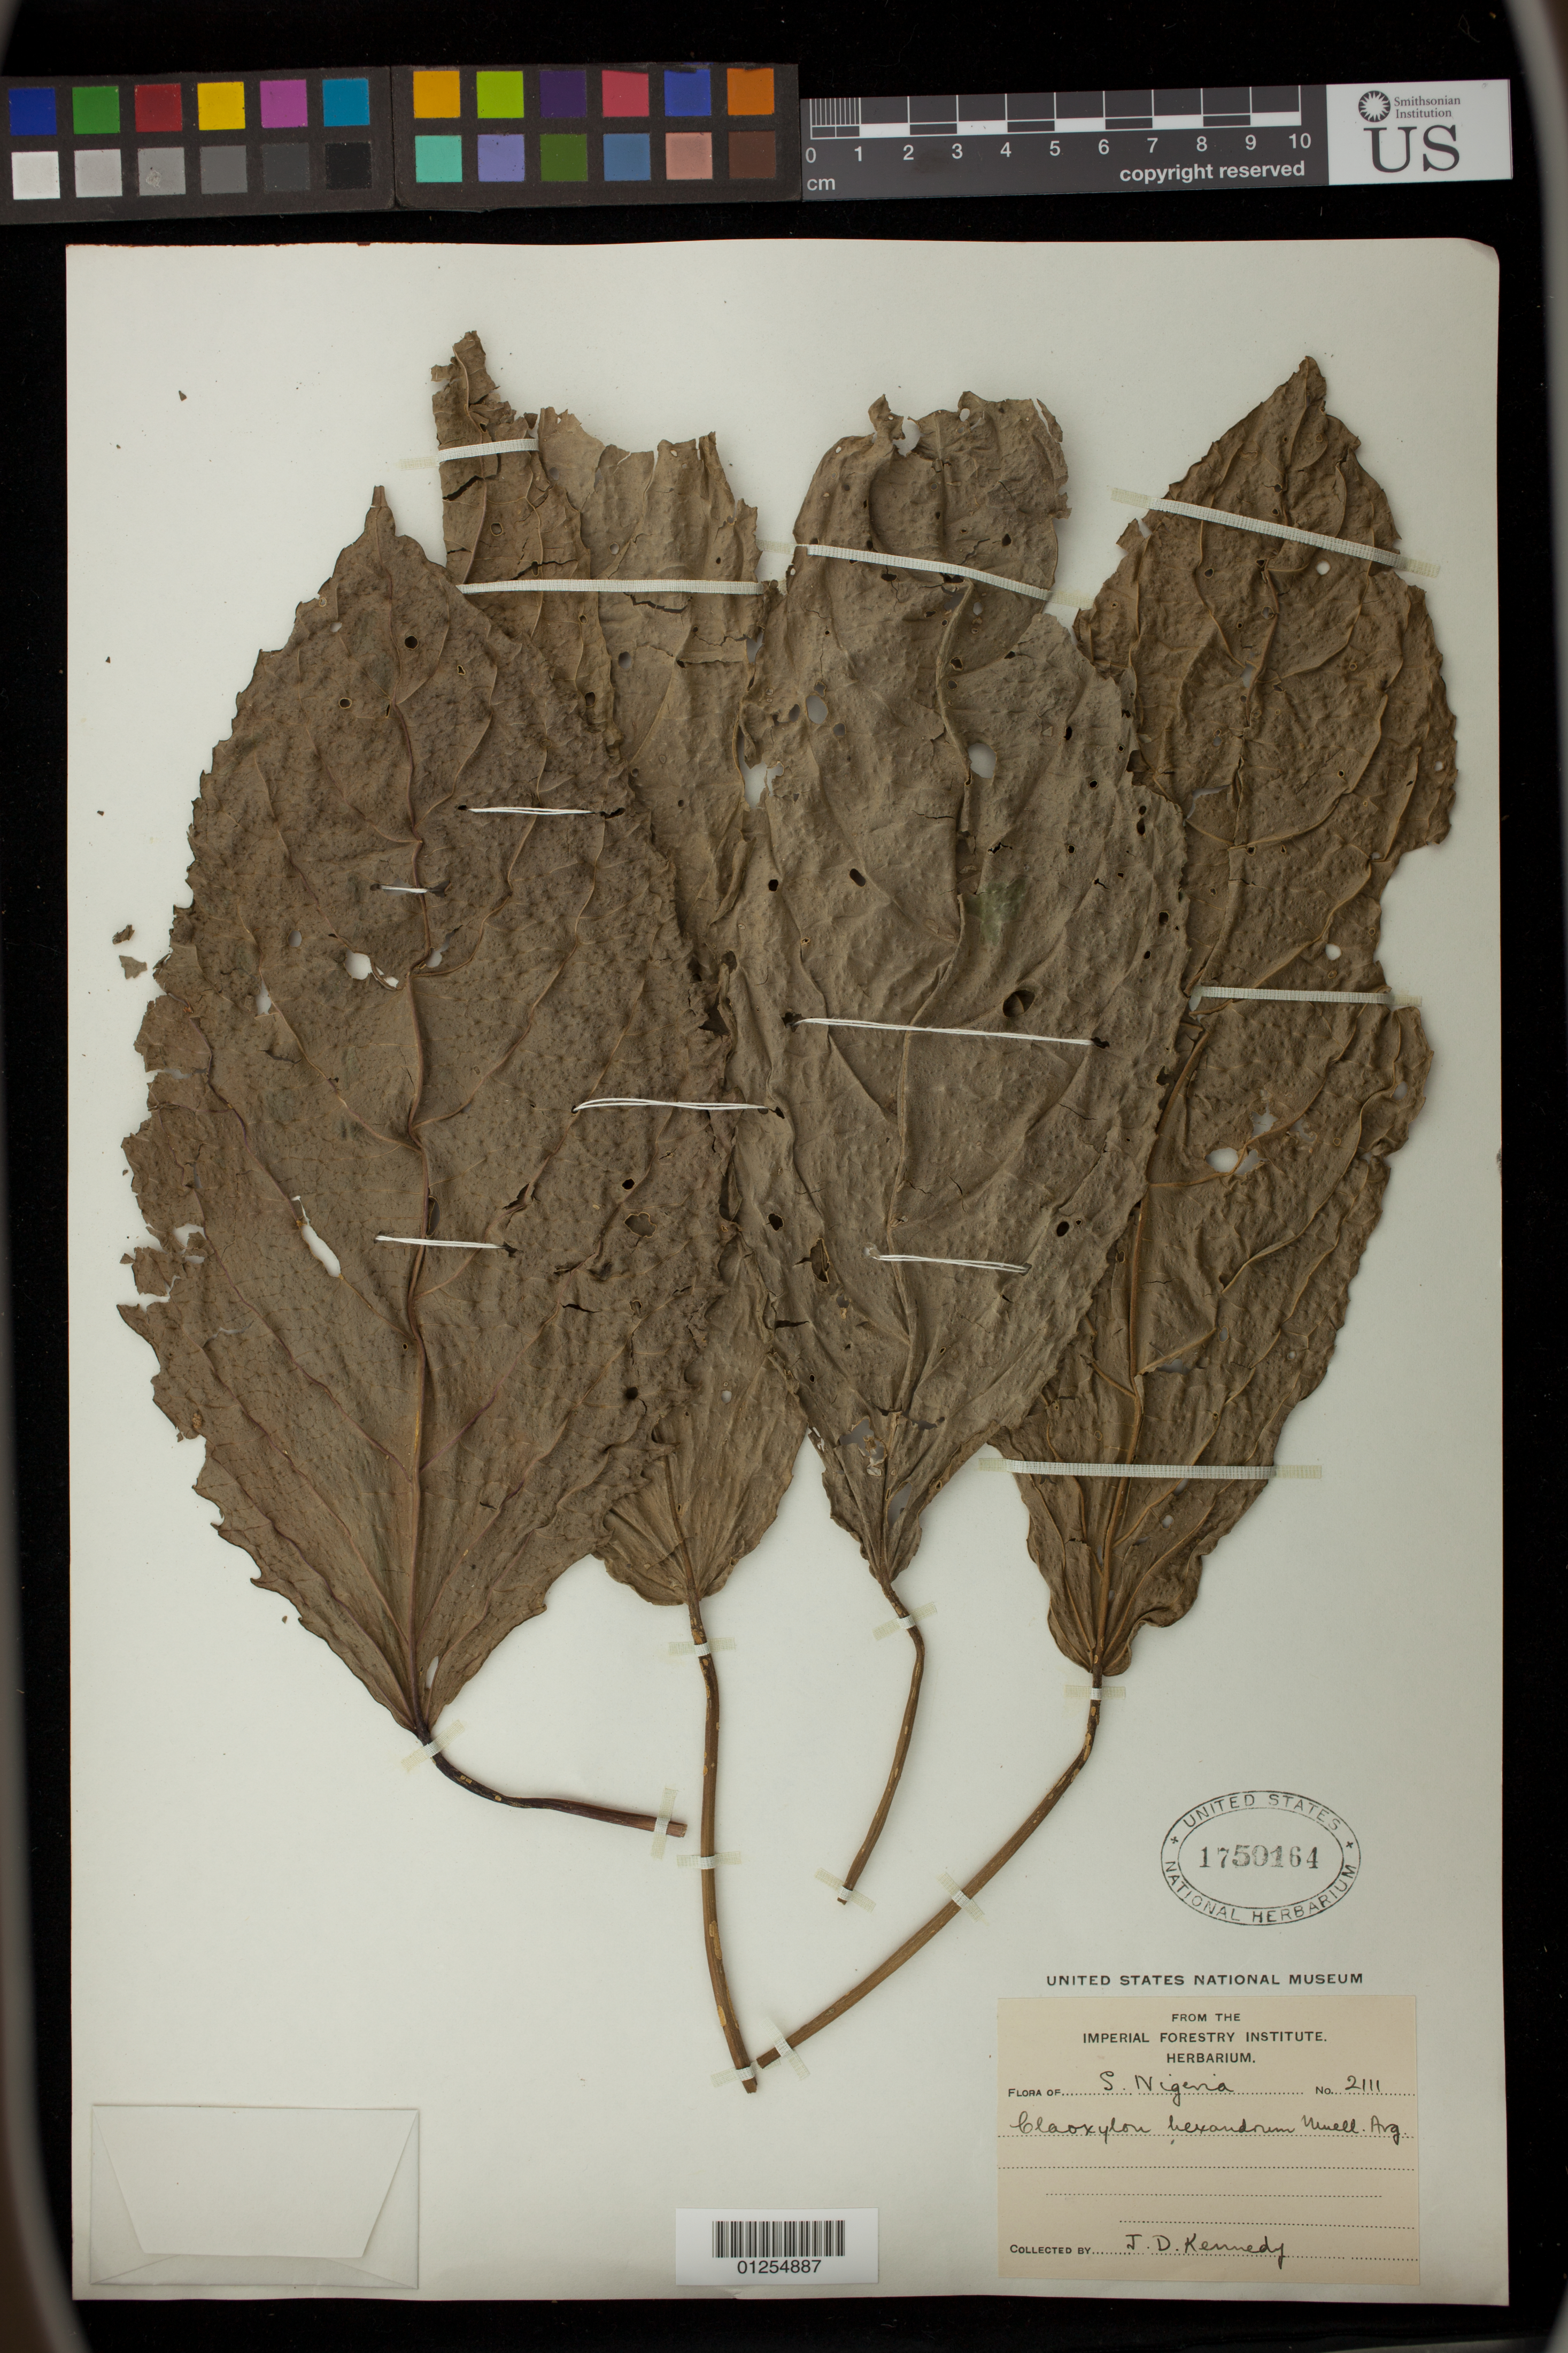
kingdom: Plantae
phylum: Tracheophyta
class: Magnoliopsida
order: Malpighiales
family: Euphorbiaceae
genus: Discoclaoxylon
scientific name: Discoclaoxylon hexandrum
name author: (Müll. Arg.) Pax & K. Hoffm.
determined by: Barberá, P.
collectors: J. D. Kennedy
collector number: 2111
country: Nigeria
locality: S. Nigeria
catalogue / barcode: US 1750164